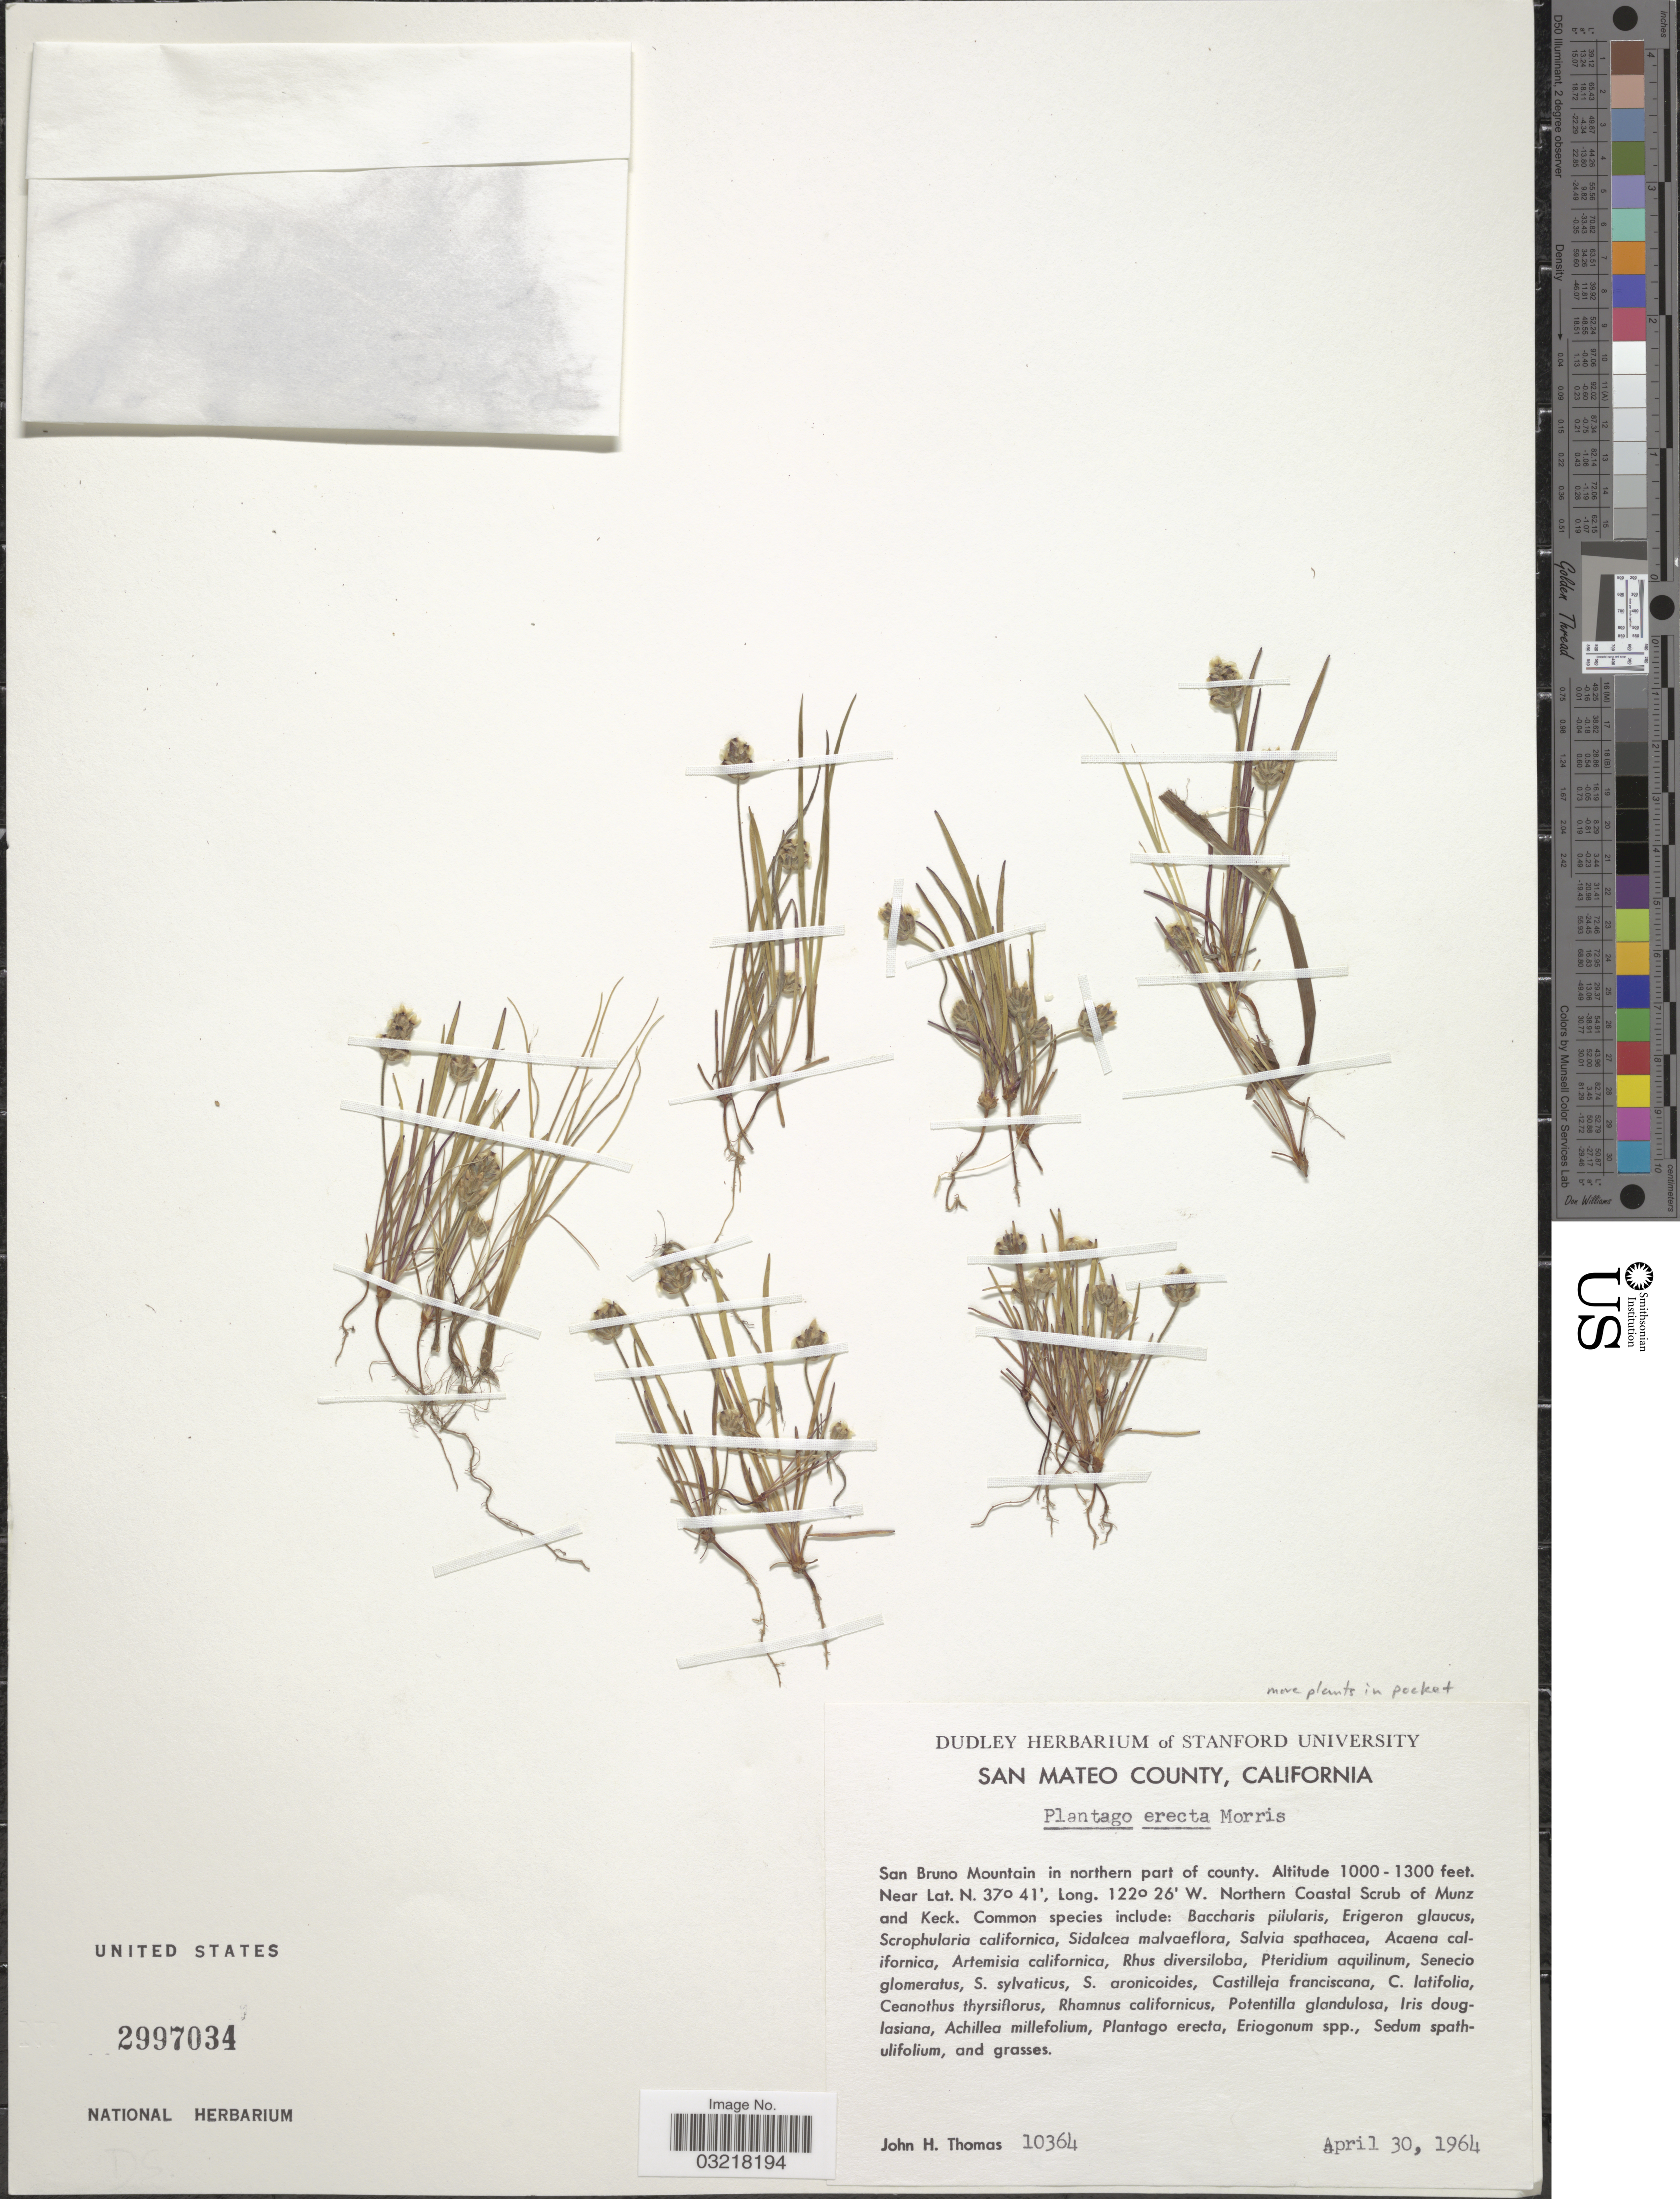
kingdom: Plantae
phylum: Tracheophyta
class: Magnoliopsida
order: Lamiales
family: Plantaginaceae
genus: Plantago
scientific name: Plantago erecta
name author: Morris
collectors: J. H. Thomas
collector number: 10364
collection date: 1964-04-30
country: United States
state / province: California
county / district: San Mateo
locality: San Mateo County. San Bruno Mountain, in northern part of country. Northern Coastal Scrub of Munz and Keck.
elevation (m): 305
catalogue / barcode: US 2997034